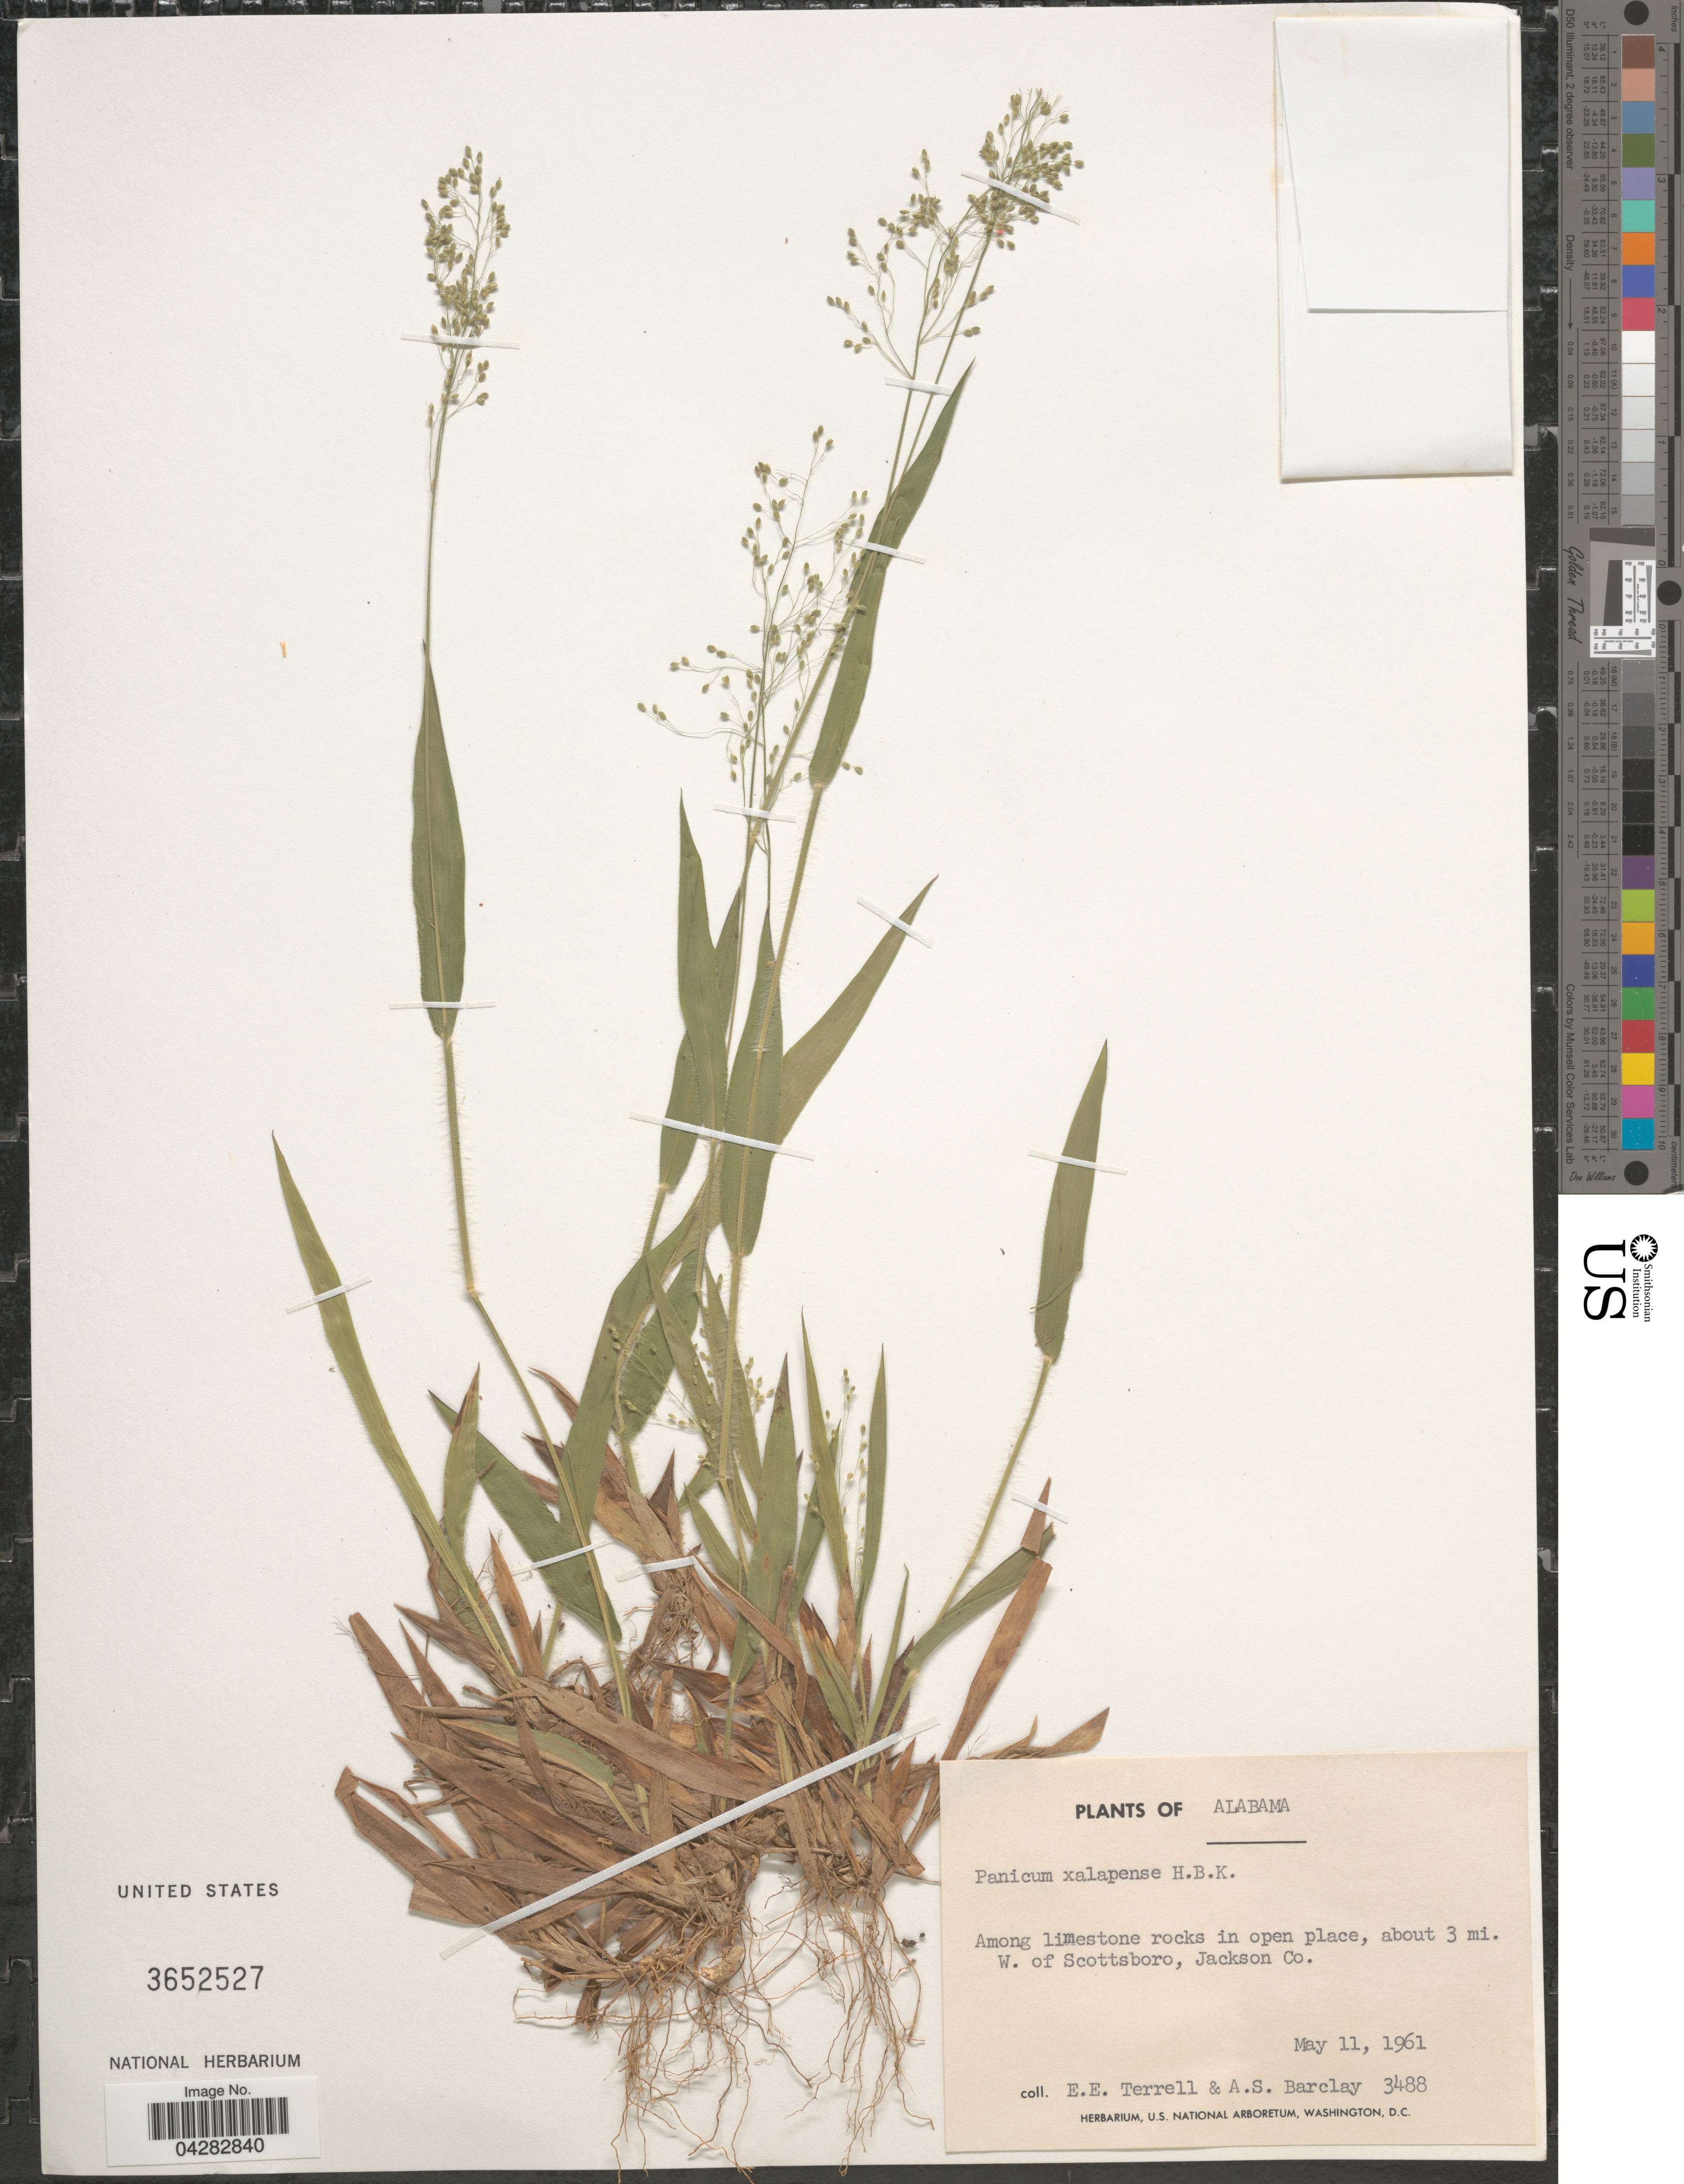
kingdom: Plantae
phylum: Tracheophyta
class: Liliopsida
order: Poales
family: Poaceae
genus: Dichanthelium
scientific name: Dichanthelium laxiflorum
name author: (Lam.) Gould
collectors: E. E. Terrell & A. S. Barclay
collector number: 3488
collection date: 1961-05-11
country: United States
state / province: Alabama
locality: Among limestone rocks in open place, about 3 mi. W. of Scottsboro, Jackson Co.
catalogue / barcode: US 3652527